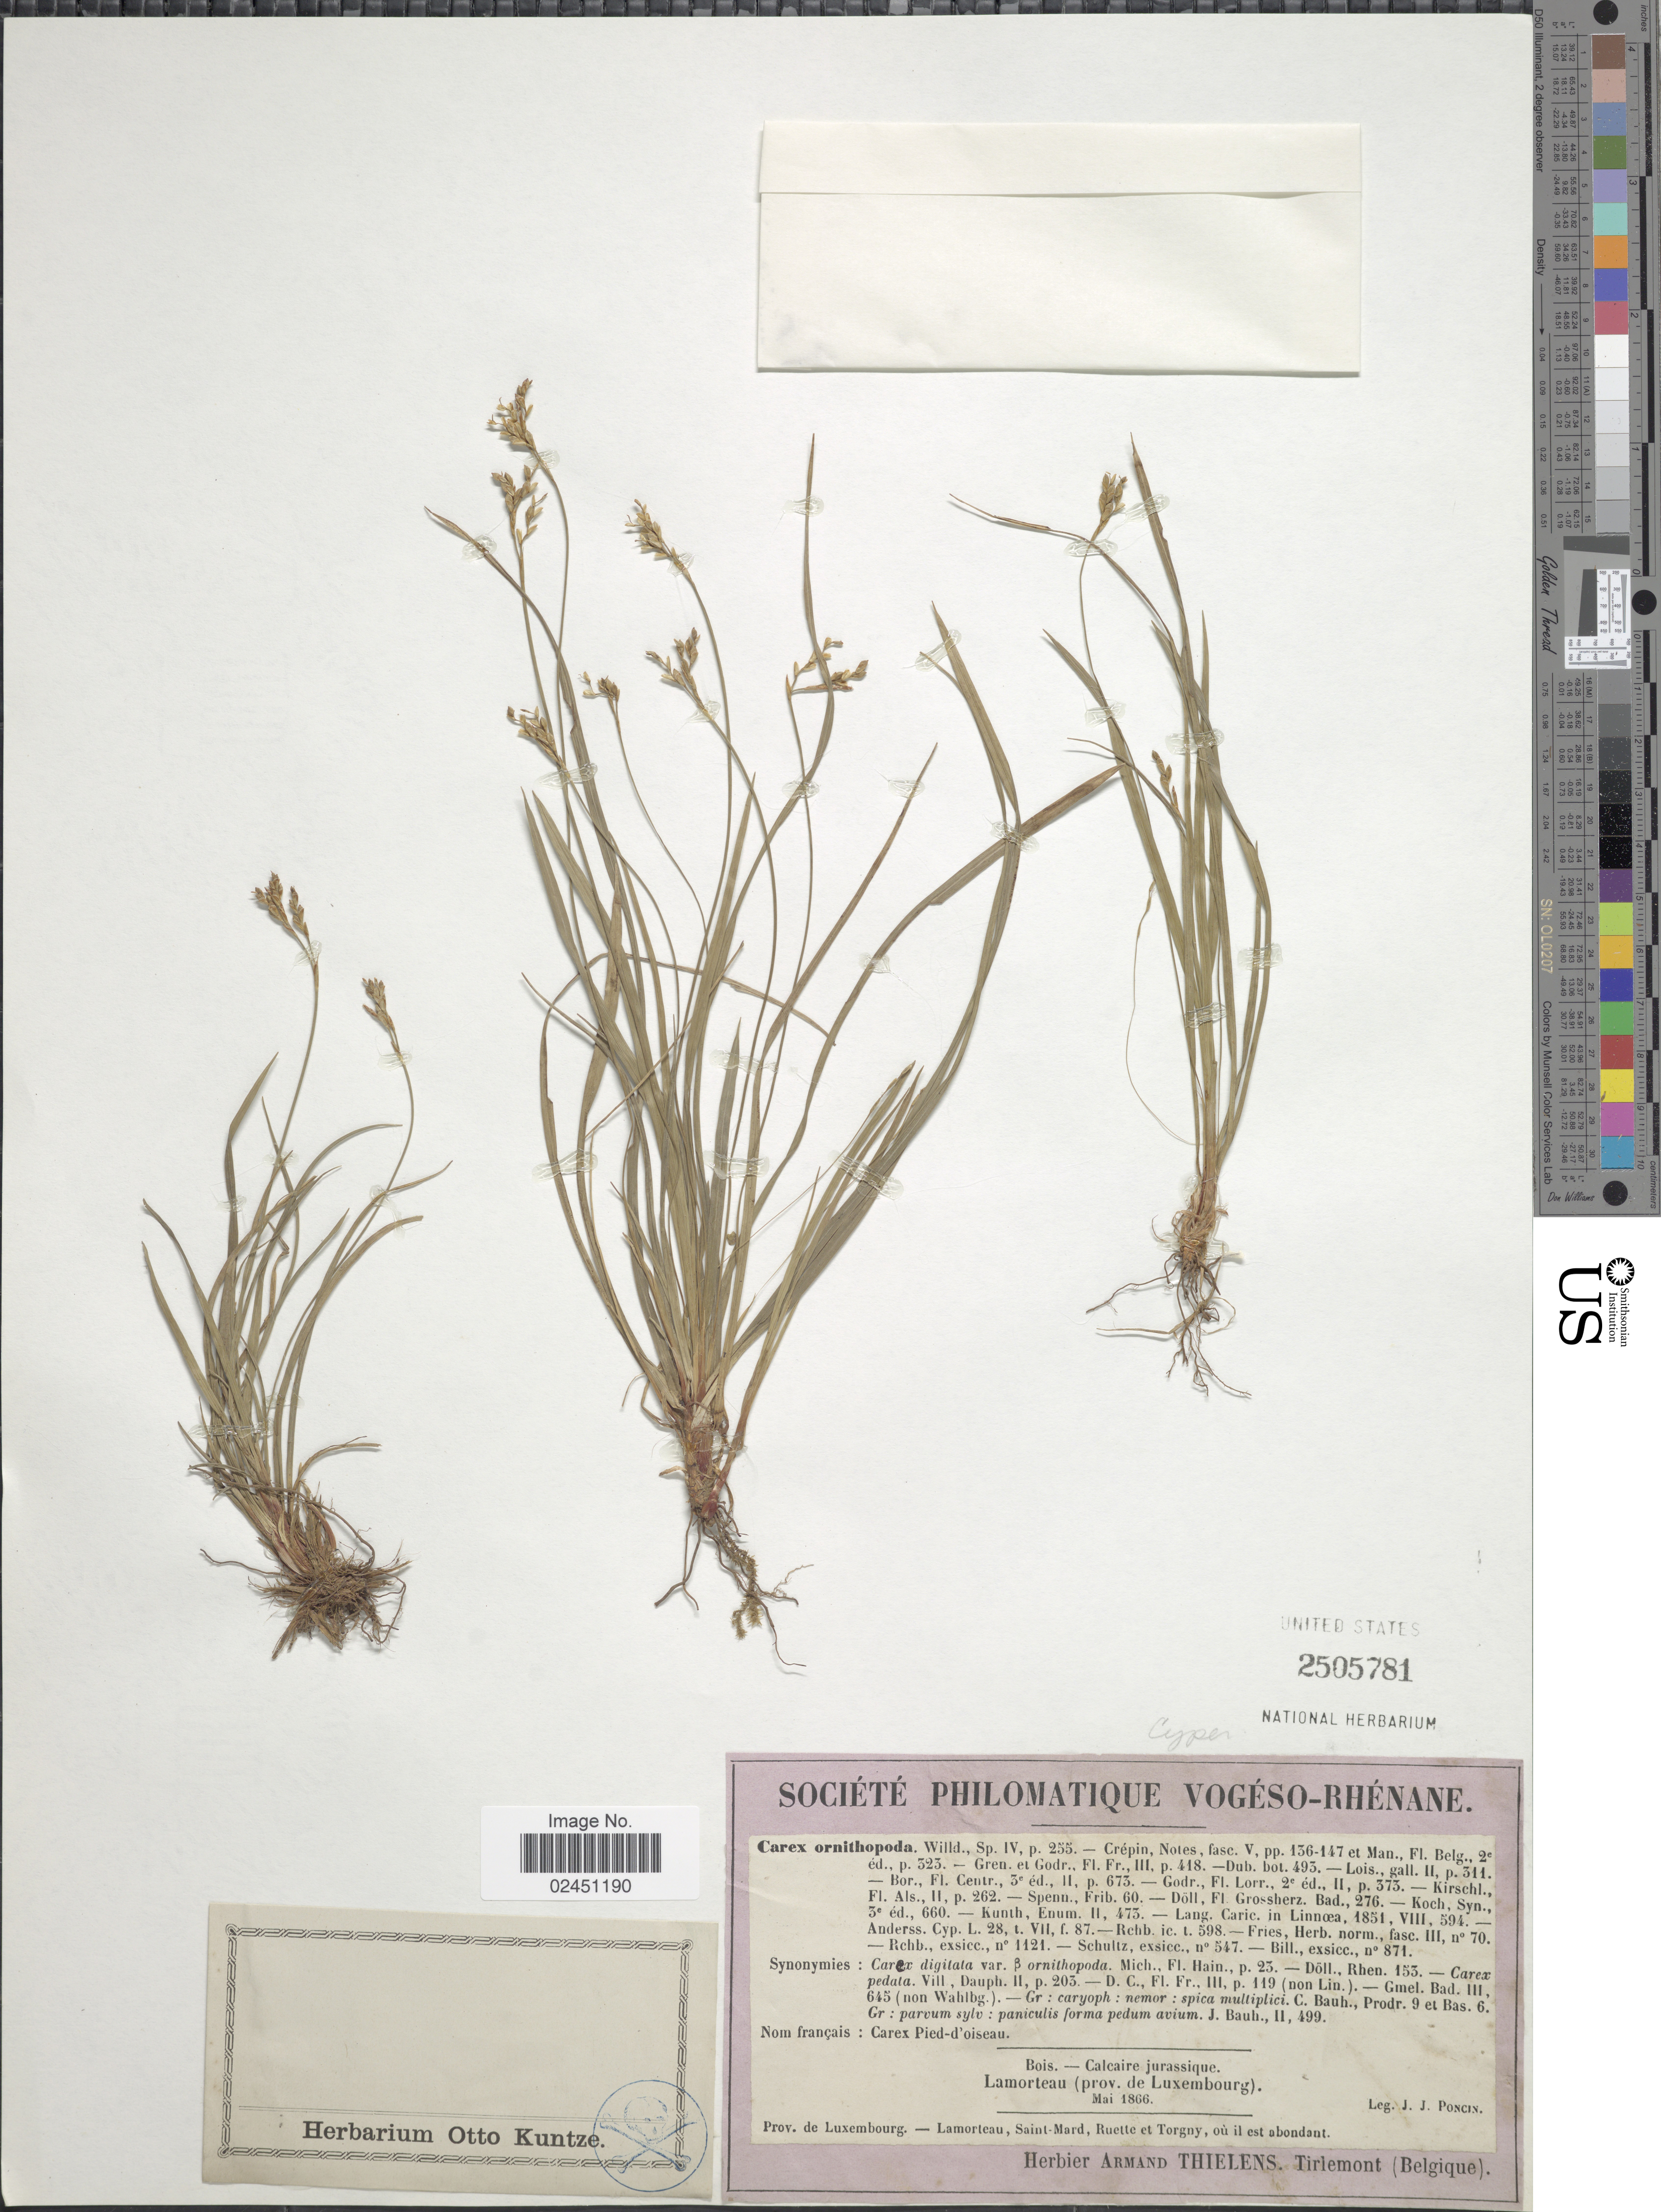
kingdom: Plantae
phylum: Tracheophyta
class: Liliopsida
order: Poales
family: Cyperaceae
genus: Carex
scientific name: Carex ornithopoda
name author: Willd.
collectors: J. Poncin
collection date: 1866-05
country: Luxembourg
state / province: Luxembourg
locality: Lamorteau. Prov. de Luxembourg - Lamorteau, Saint-Mard, Ruette et Torgny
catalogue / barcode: US 2505781